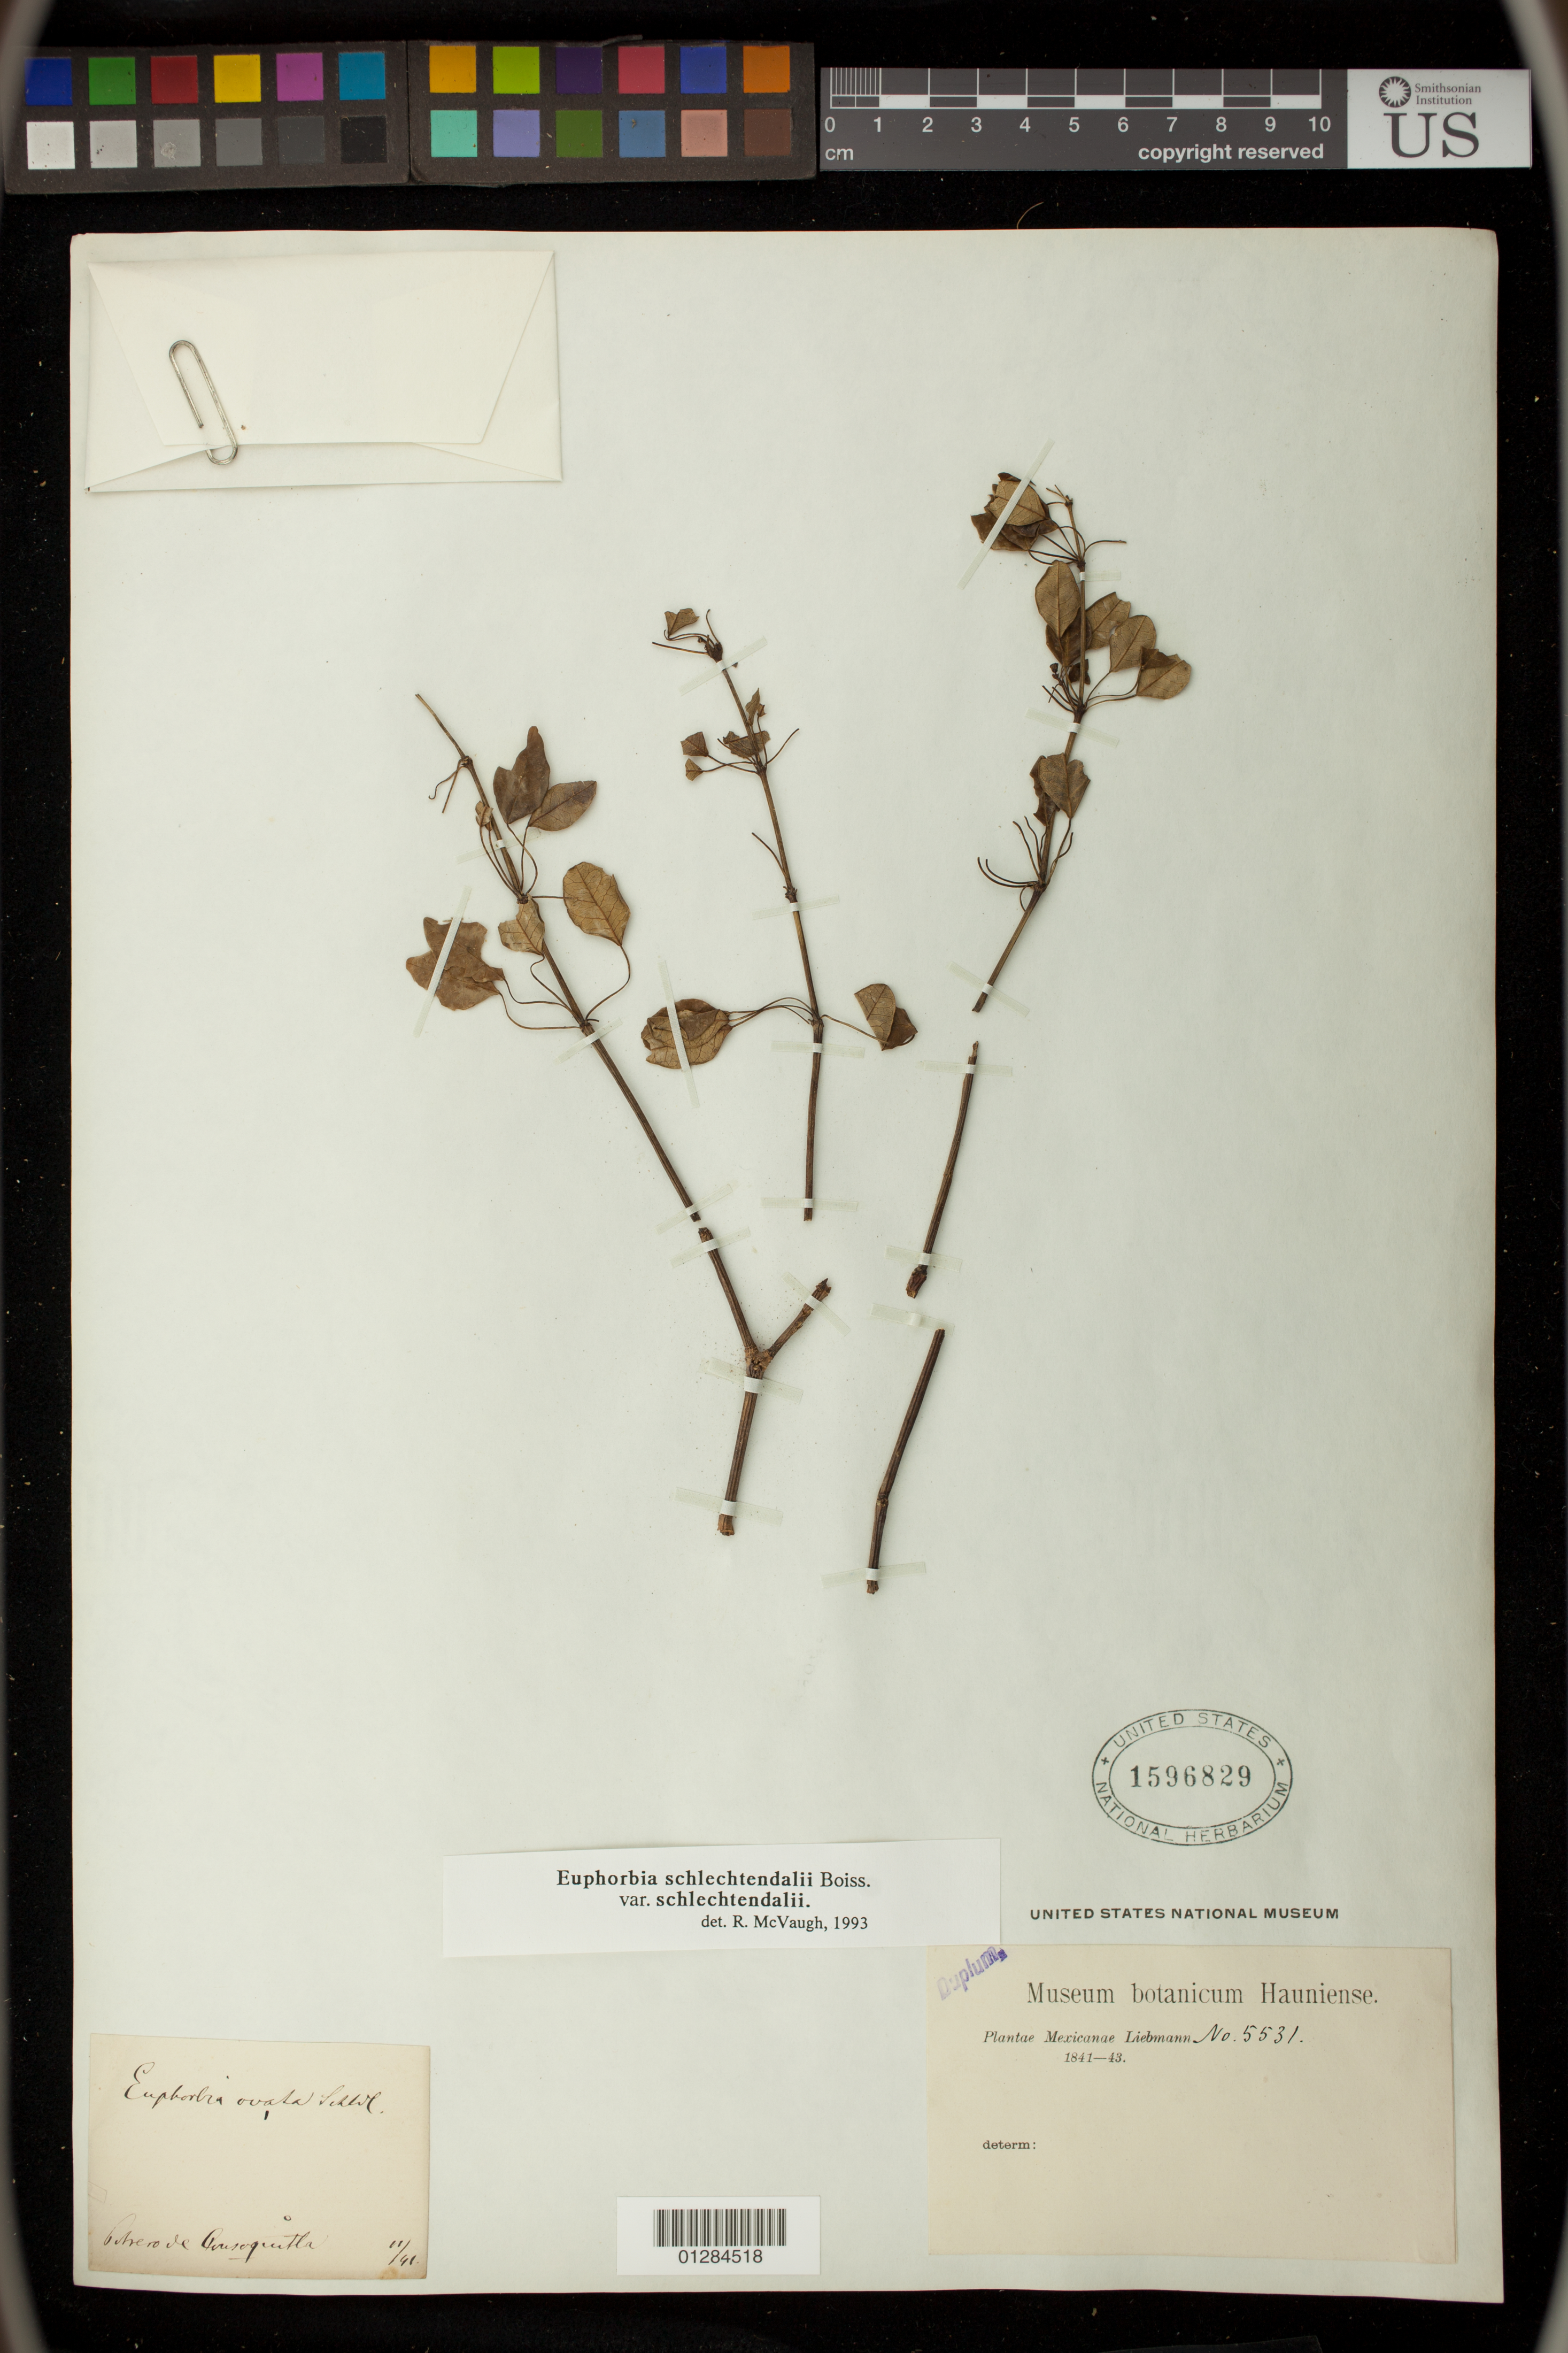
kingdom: Plantae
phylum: Tracheophyta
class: Magnoliopsida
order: Malpighiales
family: Euphorbiaceae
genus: Euphorbia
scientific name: Euphorbia schlechtendalii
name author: Boiss.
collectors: Liebmann, --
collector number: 5531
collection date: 1841/1843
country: Mexico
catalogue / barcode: US 1596829